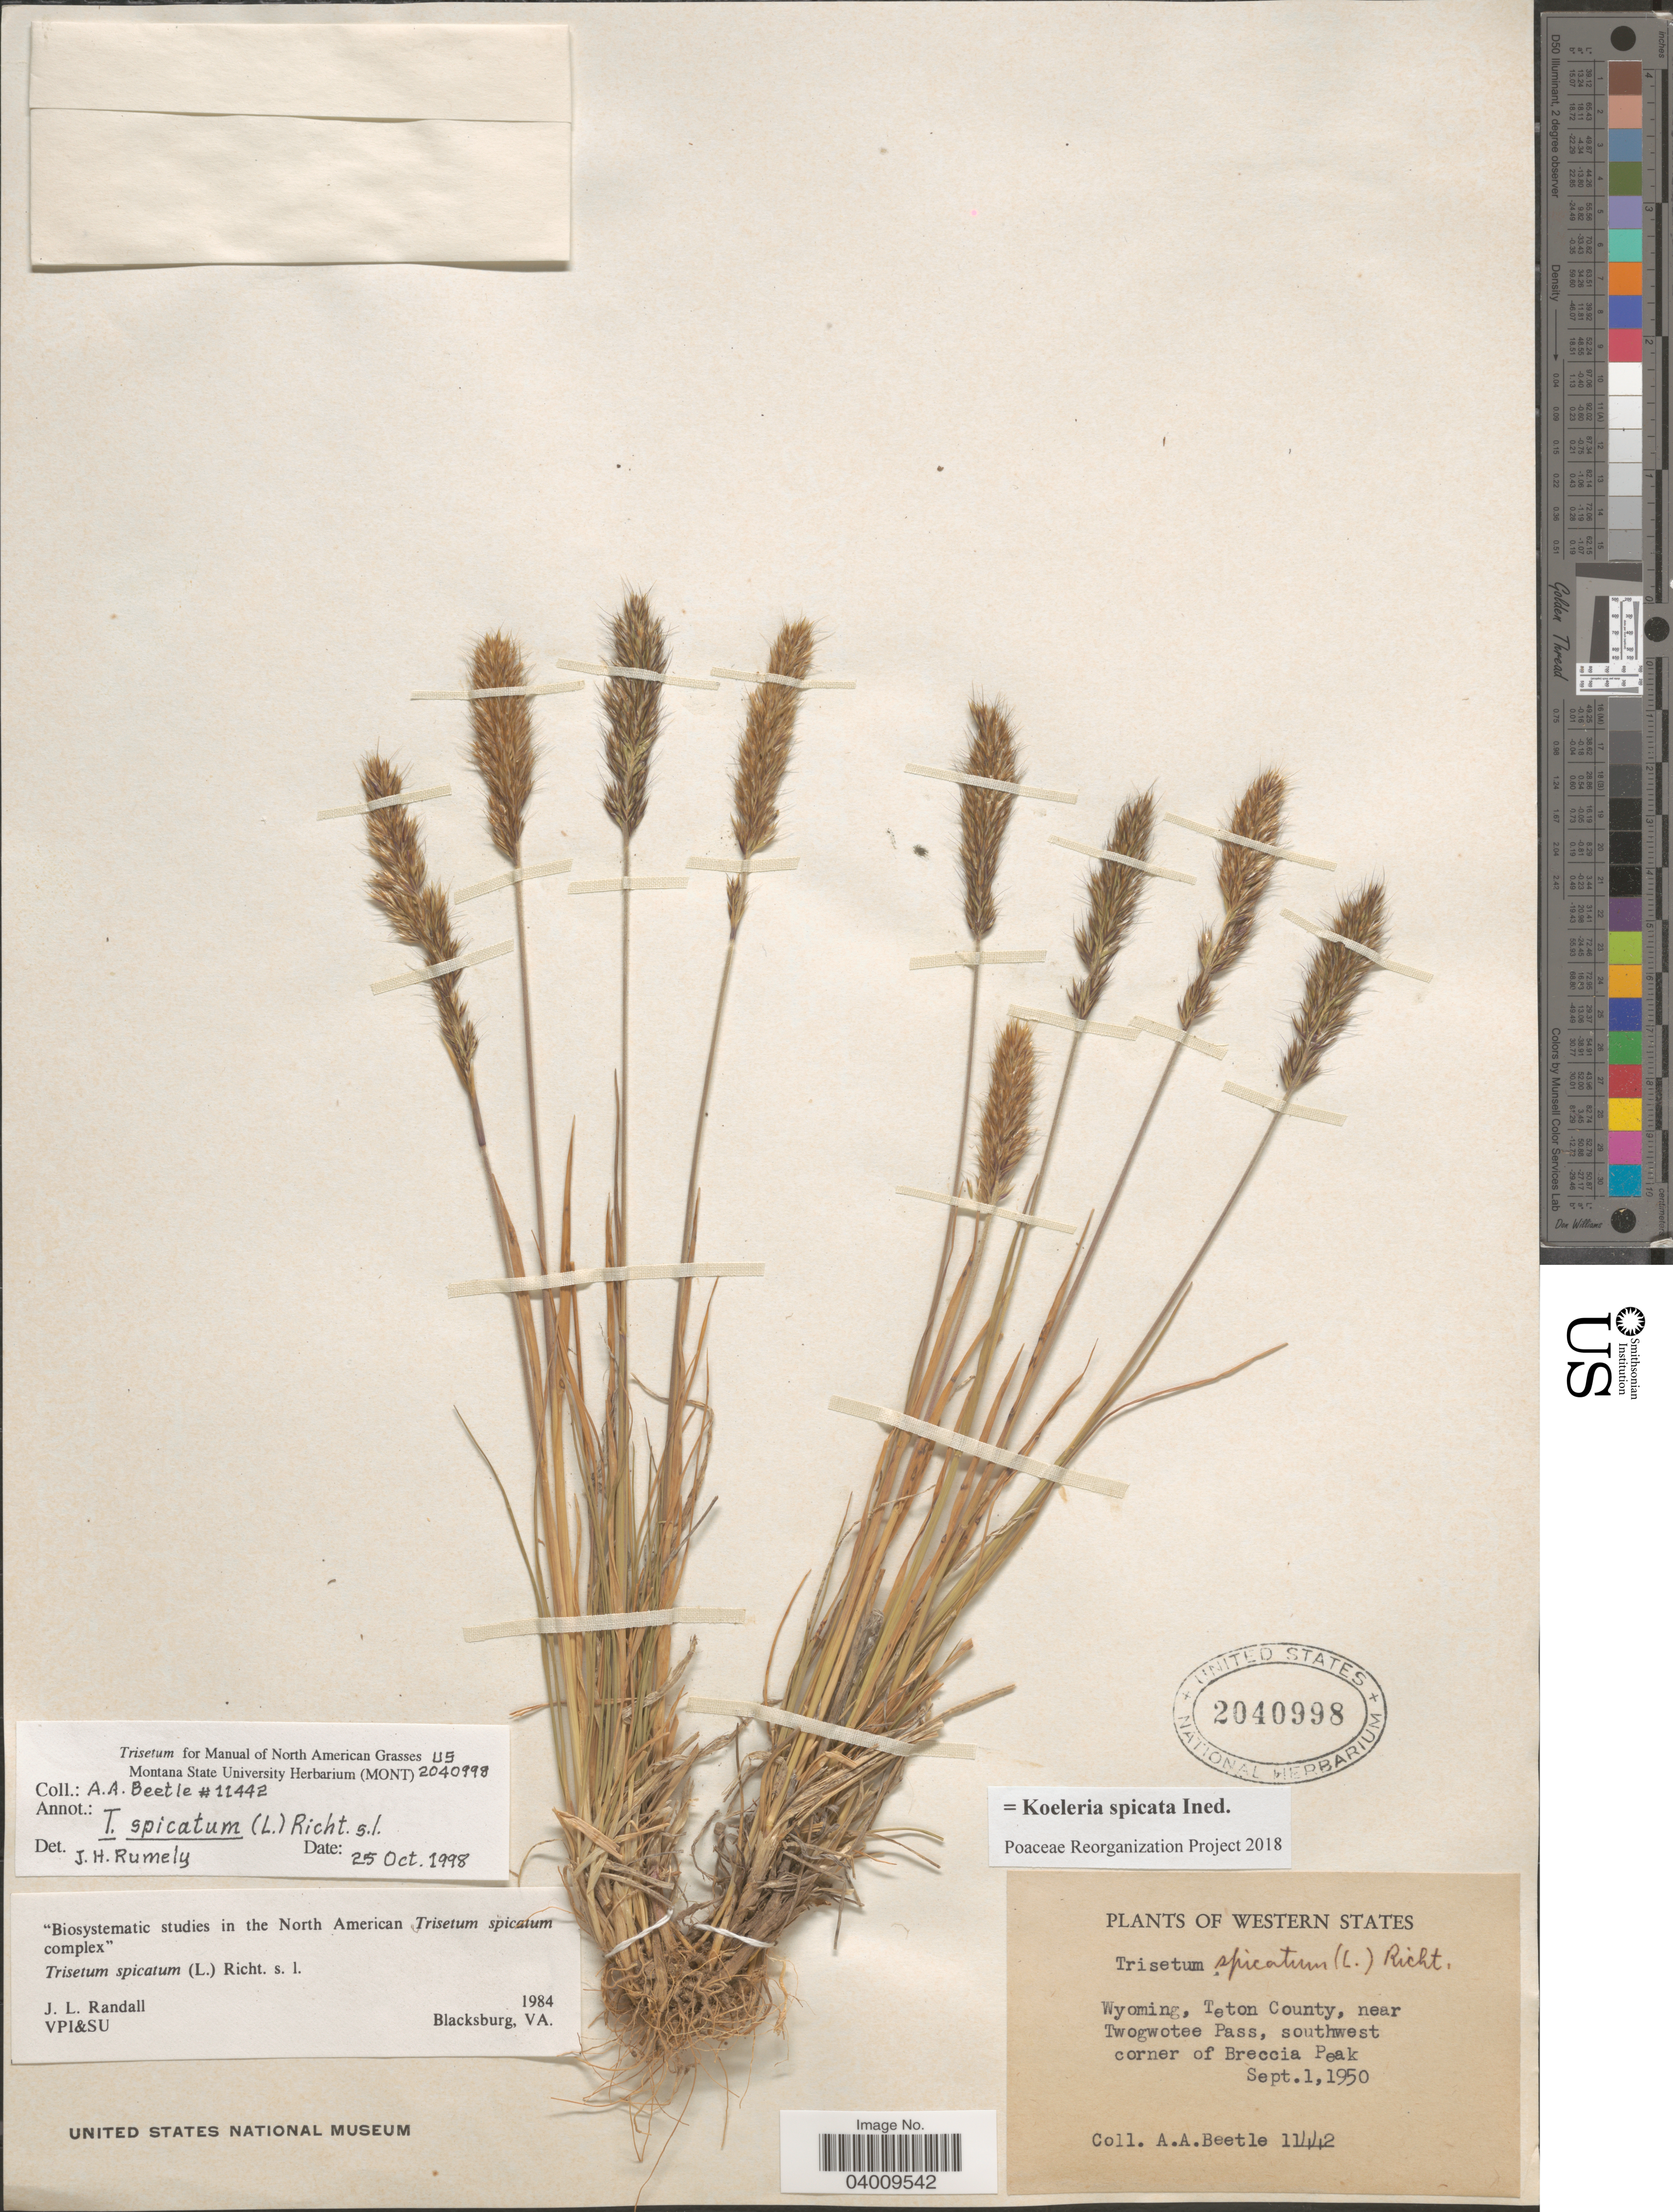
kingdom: Plantae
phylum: Tracheophyta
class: Liliopsida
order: Poales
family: Poaceae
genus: Koeleria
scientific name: Koeleria spicata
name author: (L.) Barberá et al.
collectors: A. A. Beetle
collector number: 11442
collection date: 1950-09-01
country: United States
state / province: Wyoming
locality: Western States. Teton County, near Twogwotee Pass, southwest corner of Breccia Peak.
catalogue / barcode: US 2040998